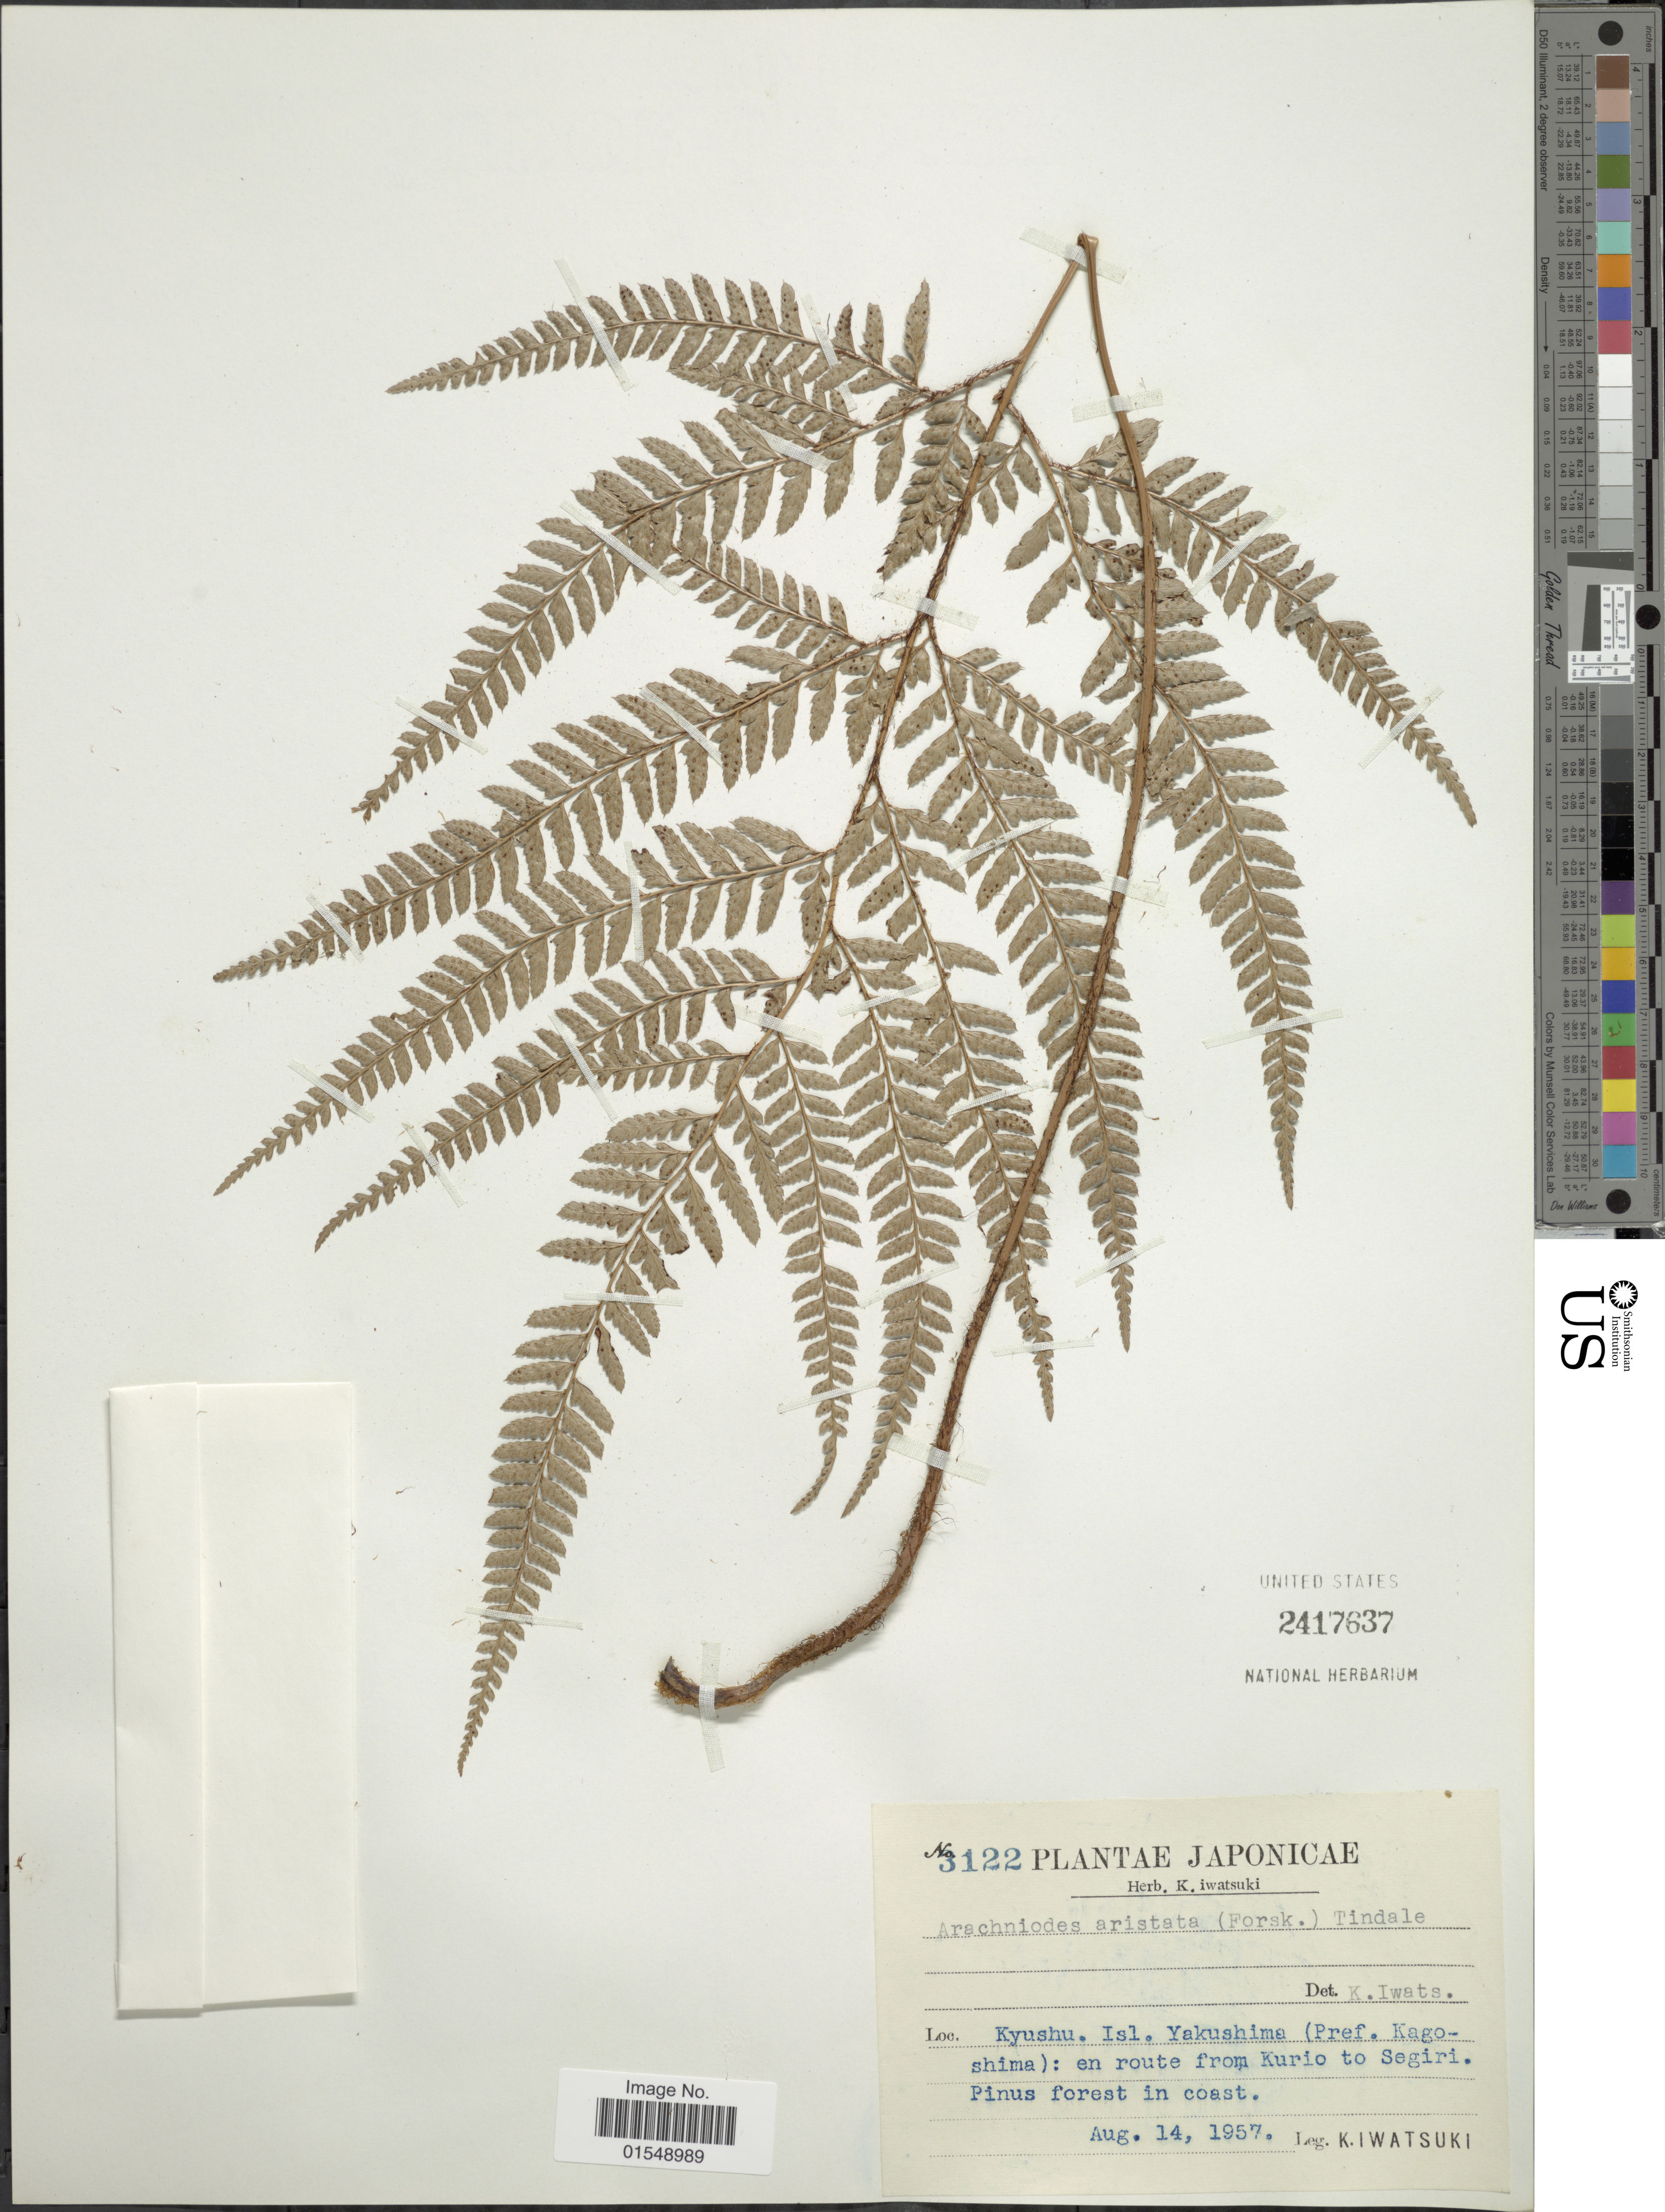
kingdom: Plantae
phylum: Tracheophyta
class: Polypodiopsida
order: Polypodiales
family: Dryopteridaceae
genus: Arachniodes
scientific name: Arachniodes aristata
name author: (G. Forst.) Tindale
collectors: K. Iwatsuki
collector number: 3122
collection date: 1957-08-14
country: Japan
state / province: Kagosima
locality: Kyushu, Isl. Yakushima, en route from Kurio to Segiri, Pinus forest in coast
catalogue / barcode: US 2417637